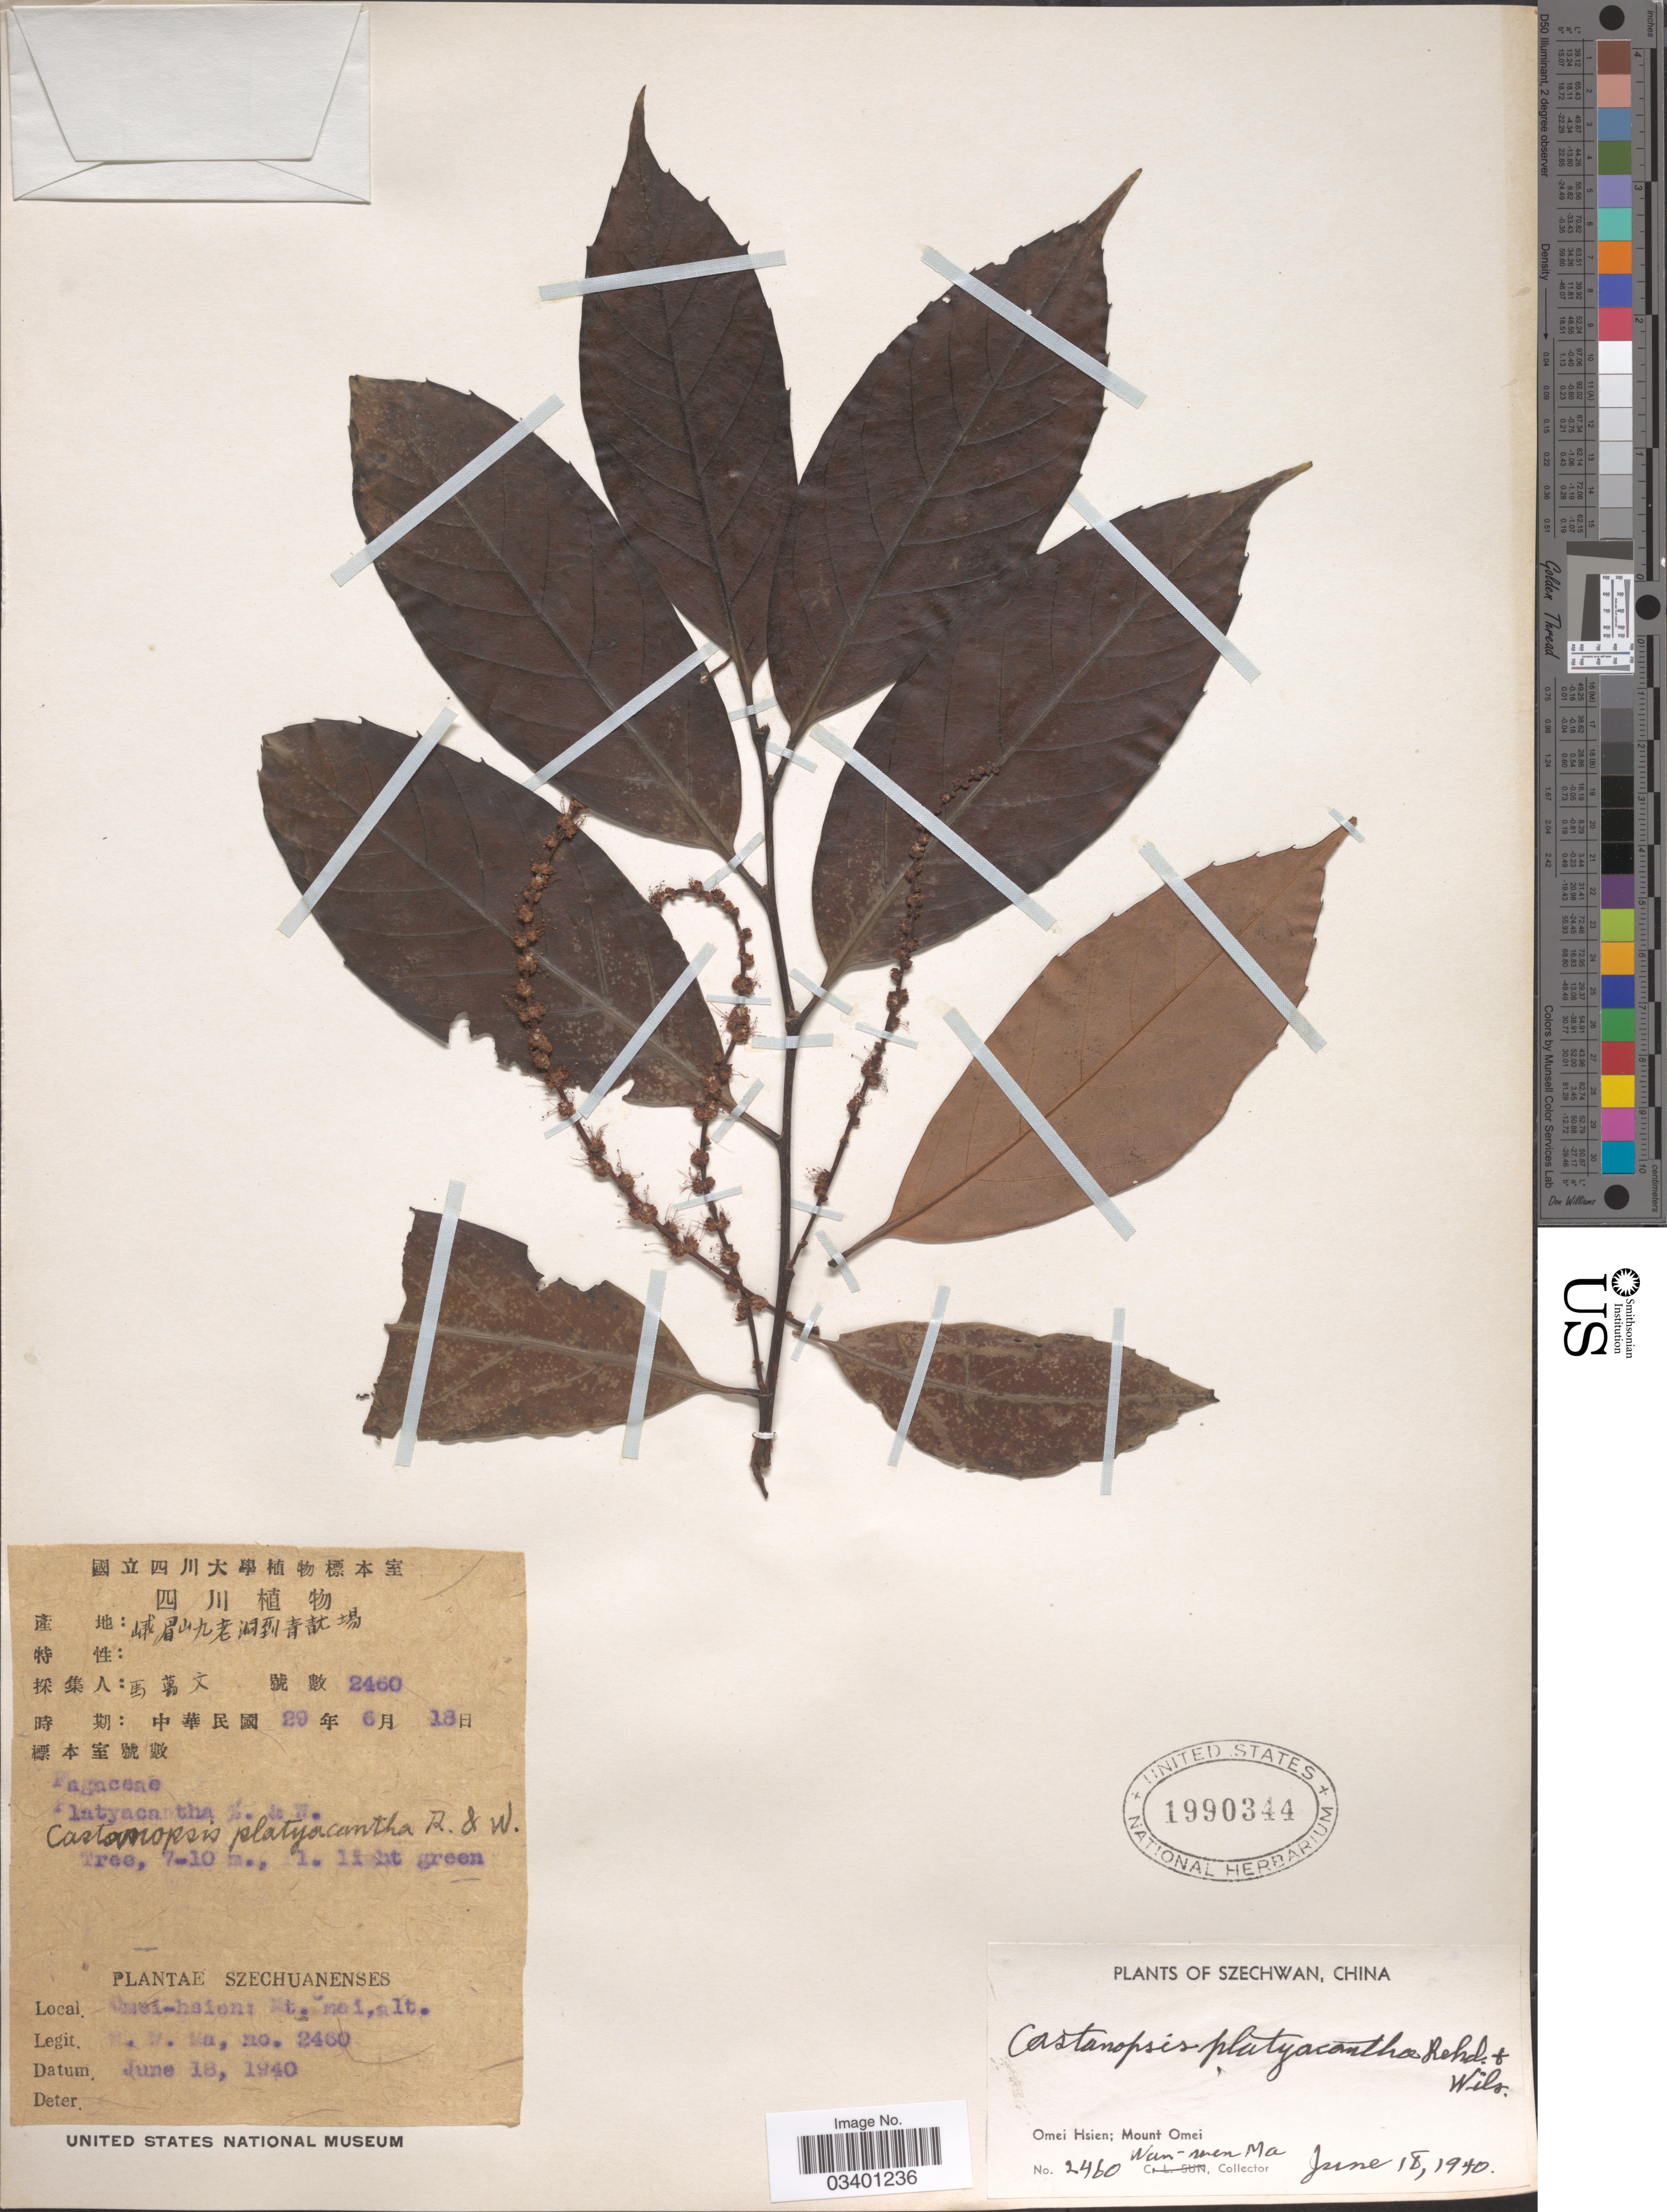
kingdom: Plantae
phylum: Tracheophyta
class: Magnoliopsida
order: Fagales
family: Fagaceae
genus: Castanopsis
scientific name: Castanopsis platyacantha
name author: Rehder & E.H. Wilson in Sarg.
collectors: W. Ma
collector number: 2460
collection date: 1940-06-18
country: China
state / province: Sichuan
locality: Szechwan, Omei Hsien; Mount Omei.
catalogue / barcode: US 1990344